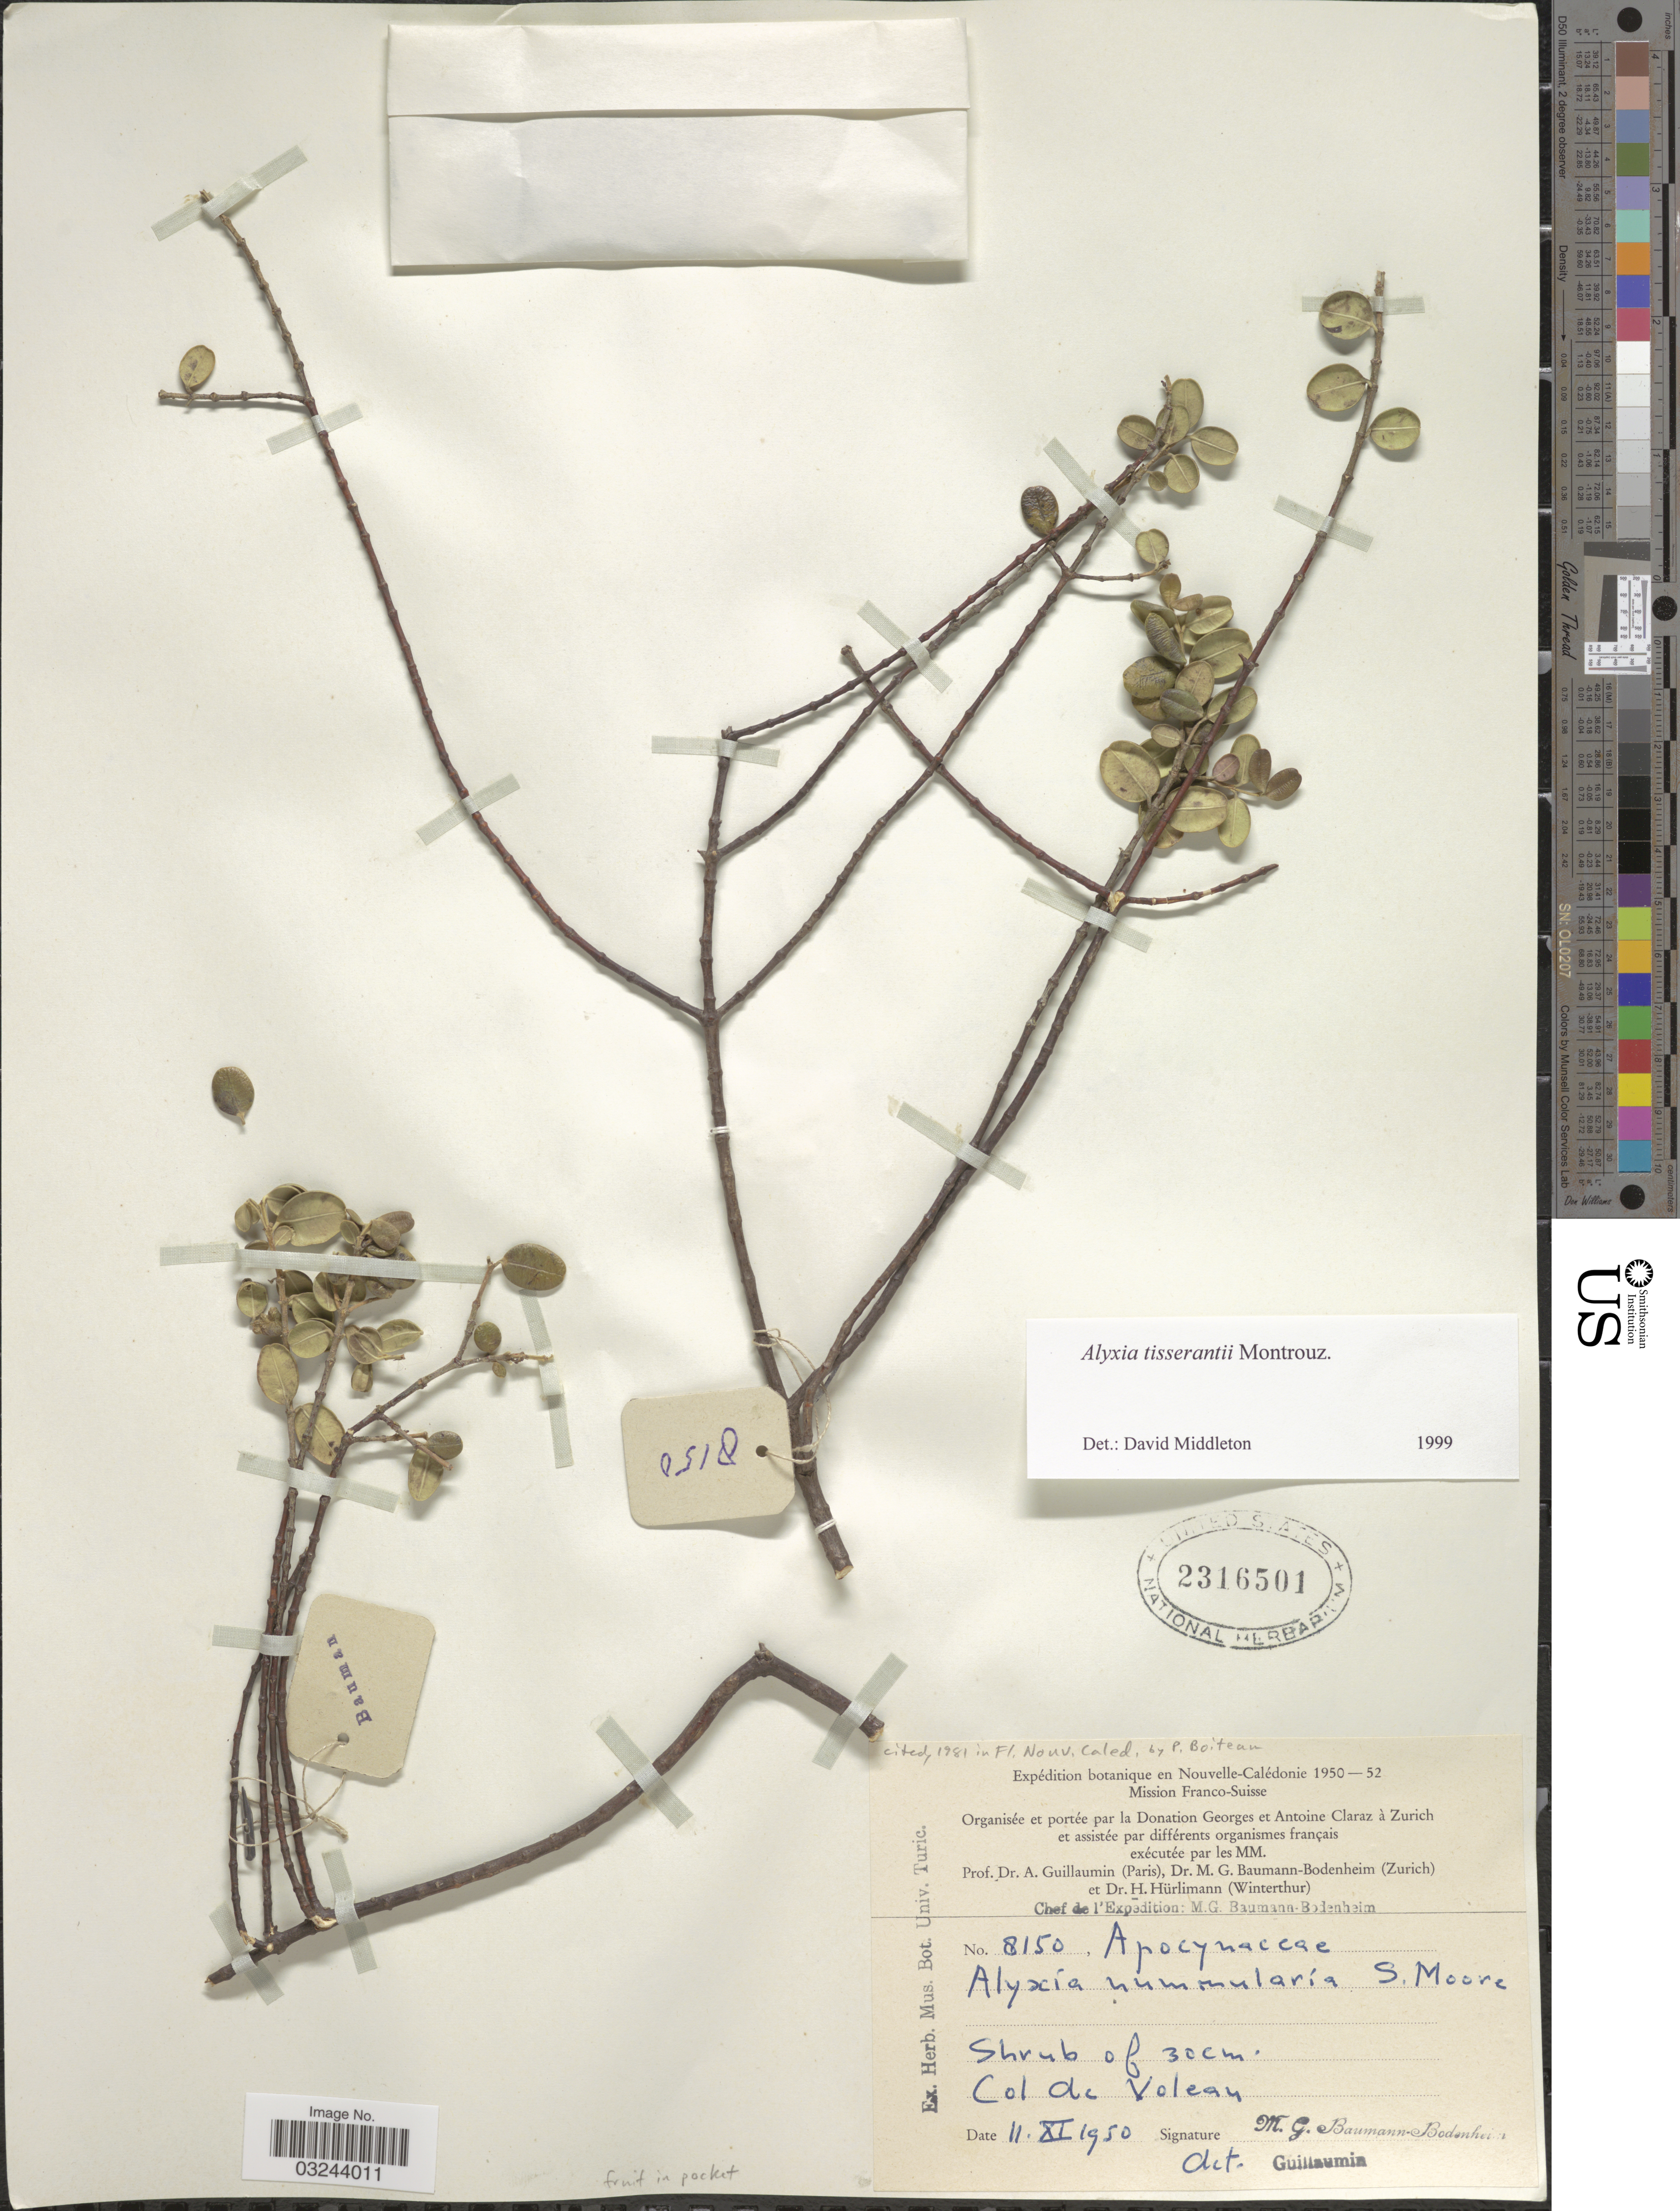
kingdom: Plantae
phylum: Tracheophyta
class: Magnoliopsida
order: Gentianales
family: Apocynaceae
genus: Alyxia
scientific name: Alyxia tisserantii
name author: Montrouz.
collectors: M. G. Baumann-Bodenheim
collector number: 8150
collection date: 1950-11-11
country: New Caledonia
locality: Nouvelle-Calédonie. Col de Volcan.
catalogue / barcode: US 2316501